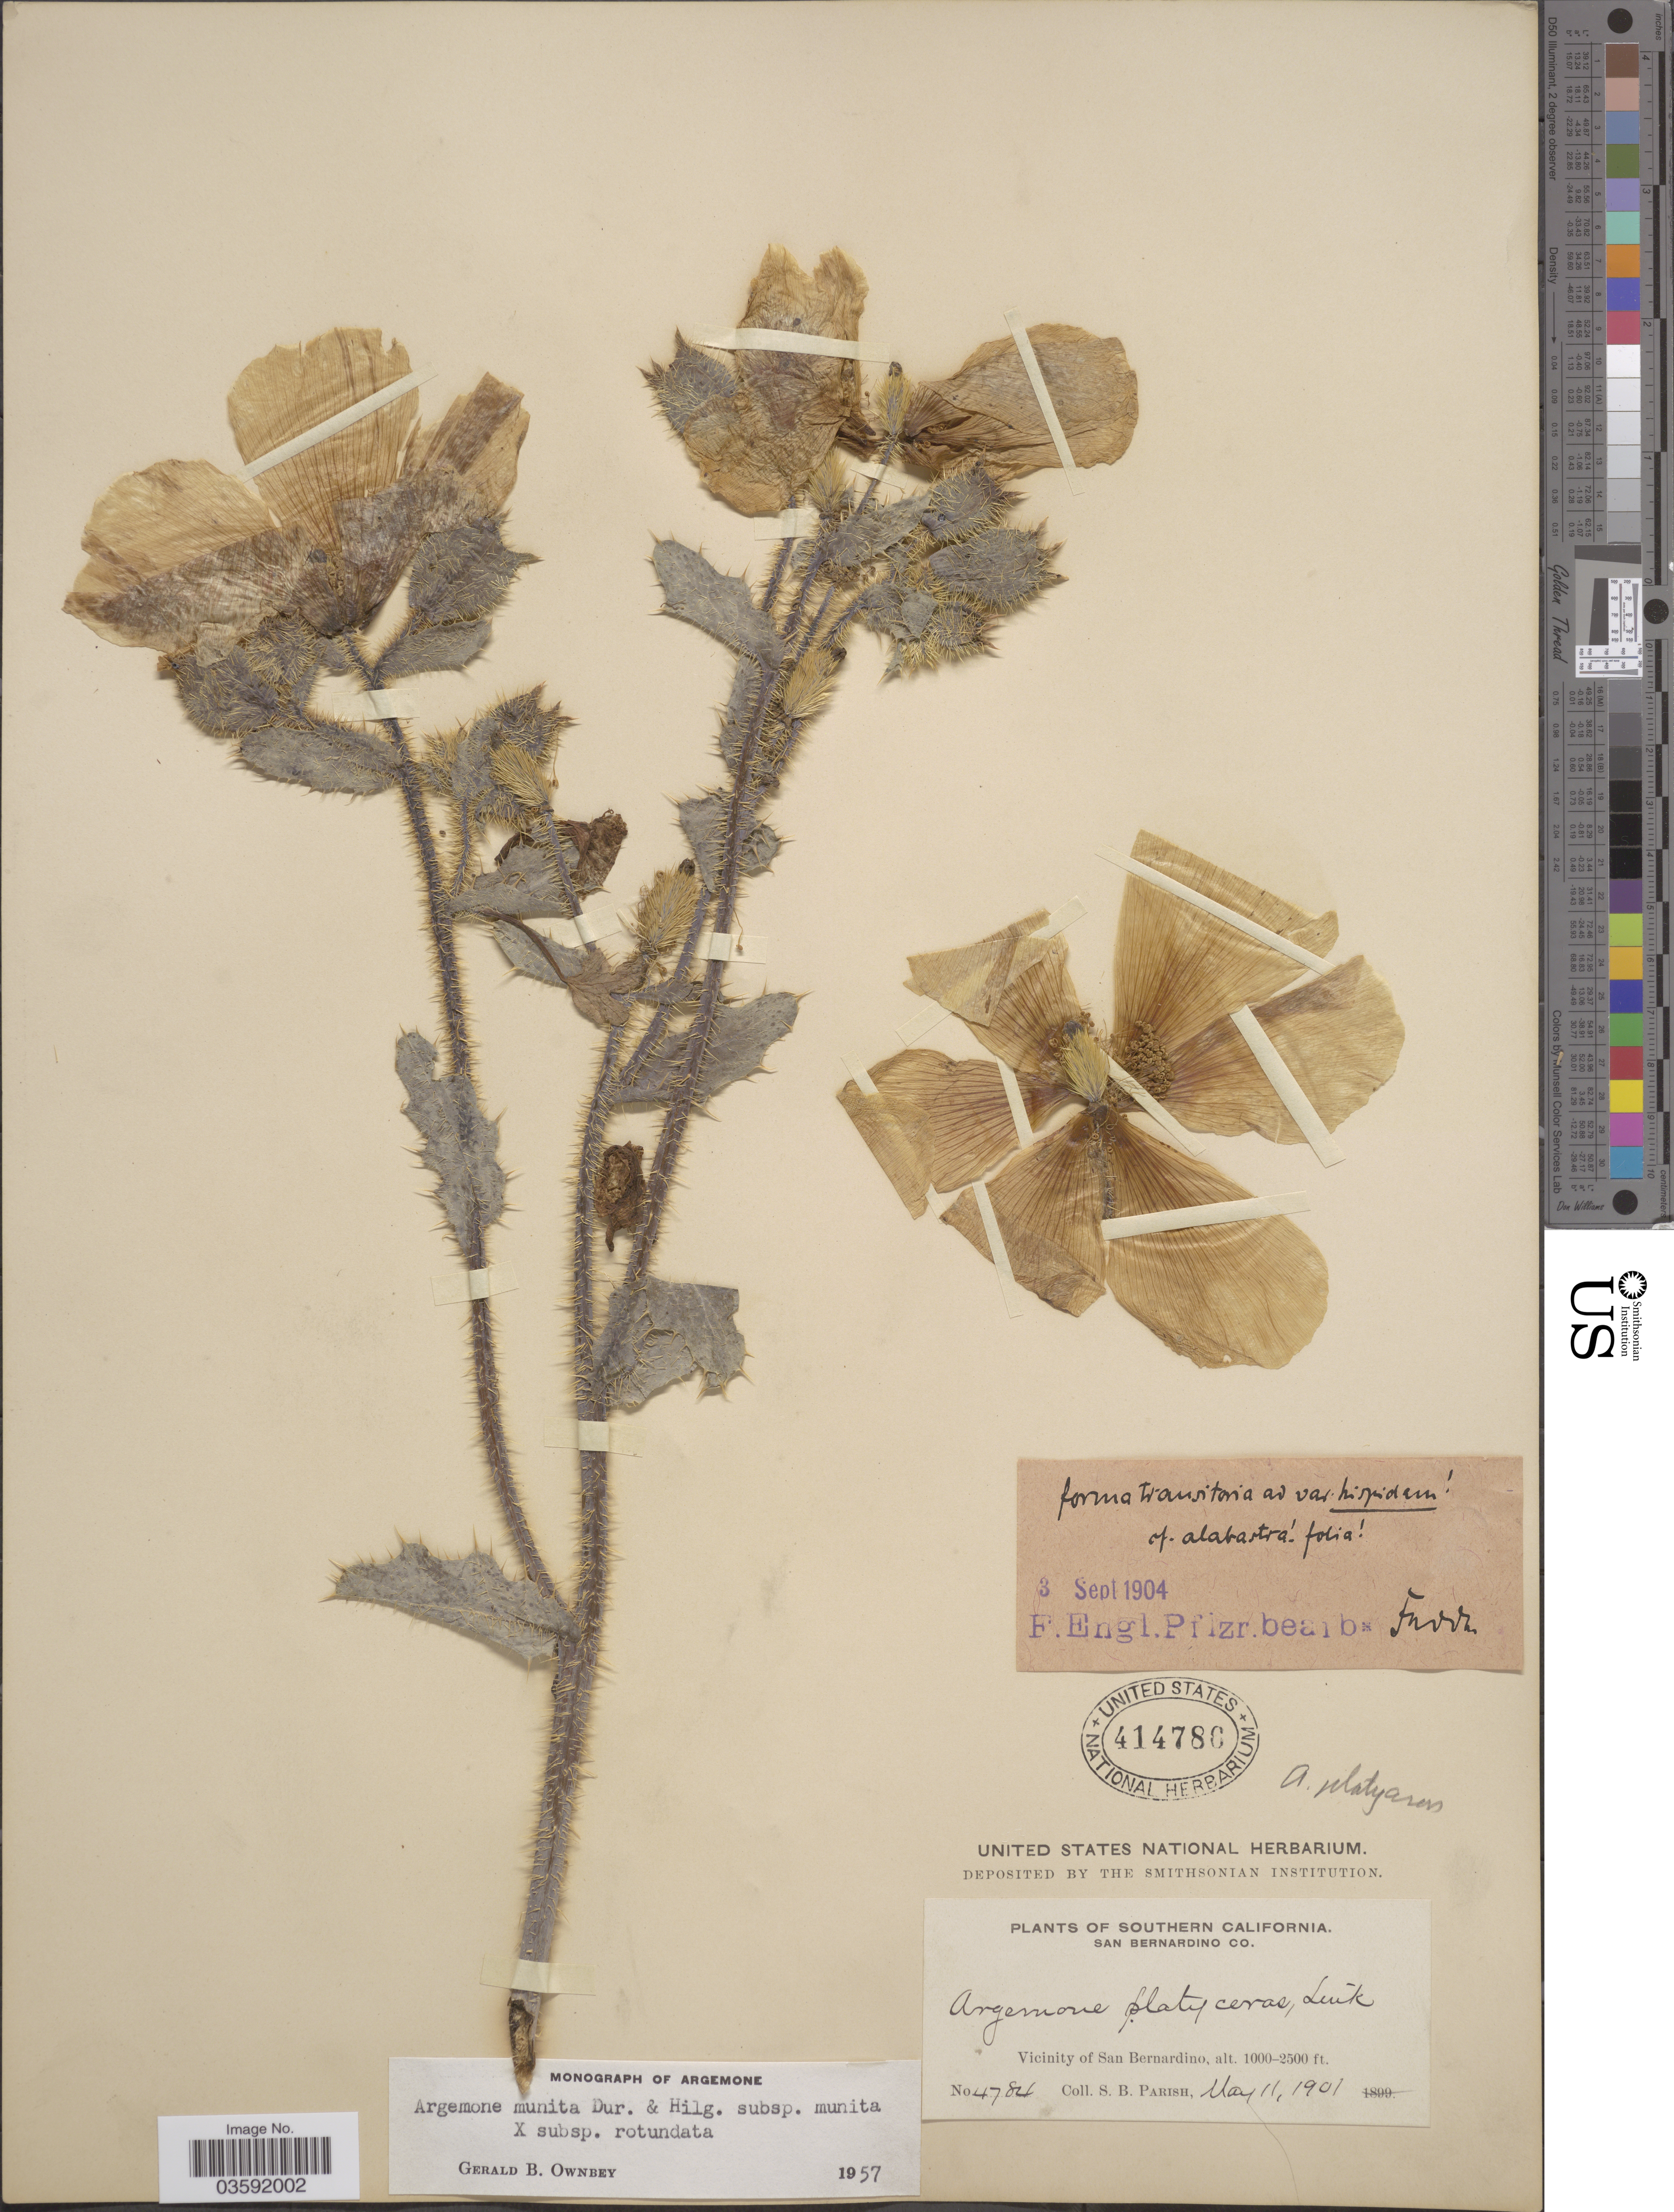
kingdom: Plantae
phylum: Tracheophyta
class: Magnoliopsida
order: Ranunculales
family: Papaveraceae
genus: Argemone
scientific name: Argemone munita Durand & Hilg. subsp. munita x A. munita subsp. rotundata (Rydb.) G.B. Ownbey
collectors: S. B. Parish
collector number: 4784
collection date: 1901-05-11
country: United States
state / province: California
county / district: San Bernardino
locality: Southern California. San Bernardino Co. Vicinity of San Bernardino.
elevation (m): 305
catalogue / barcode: US 414786